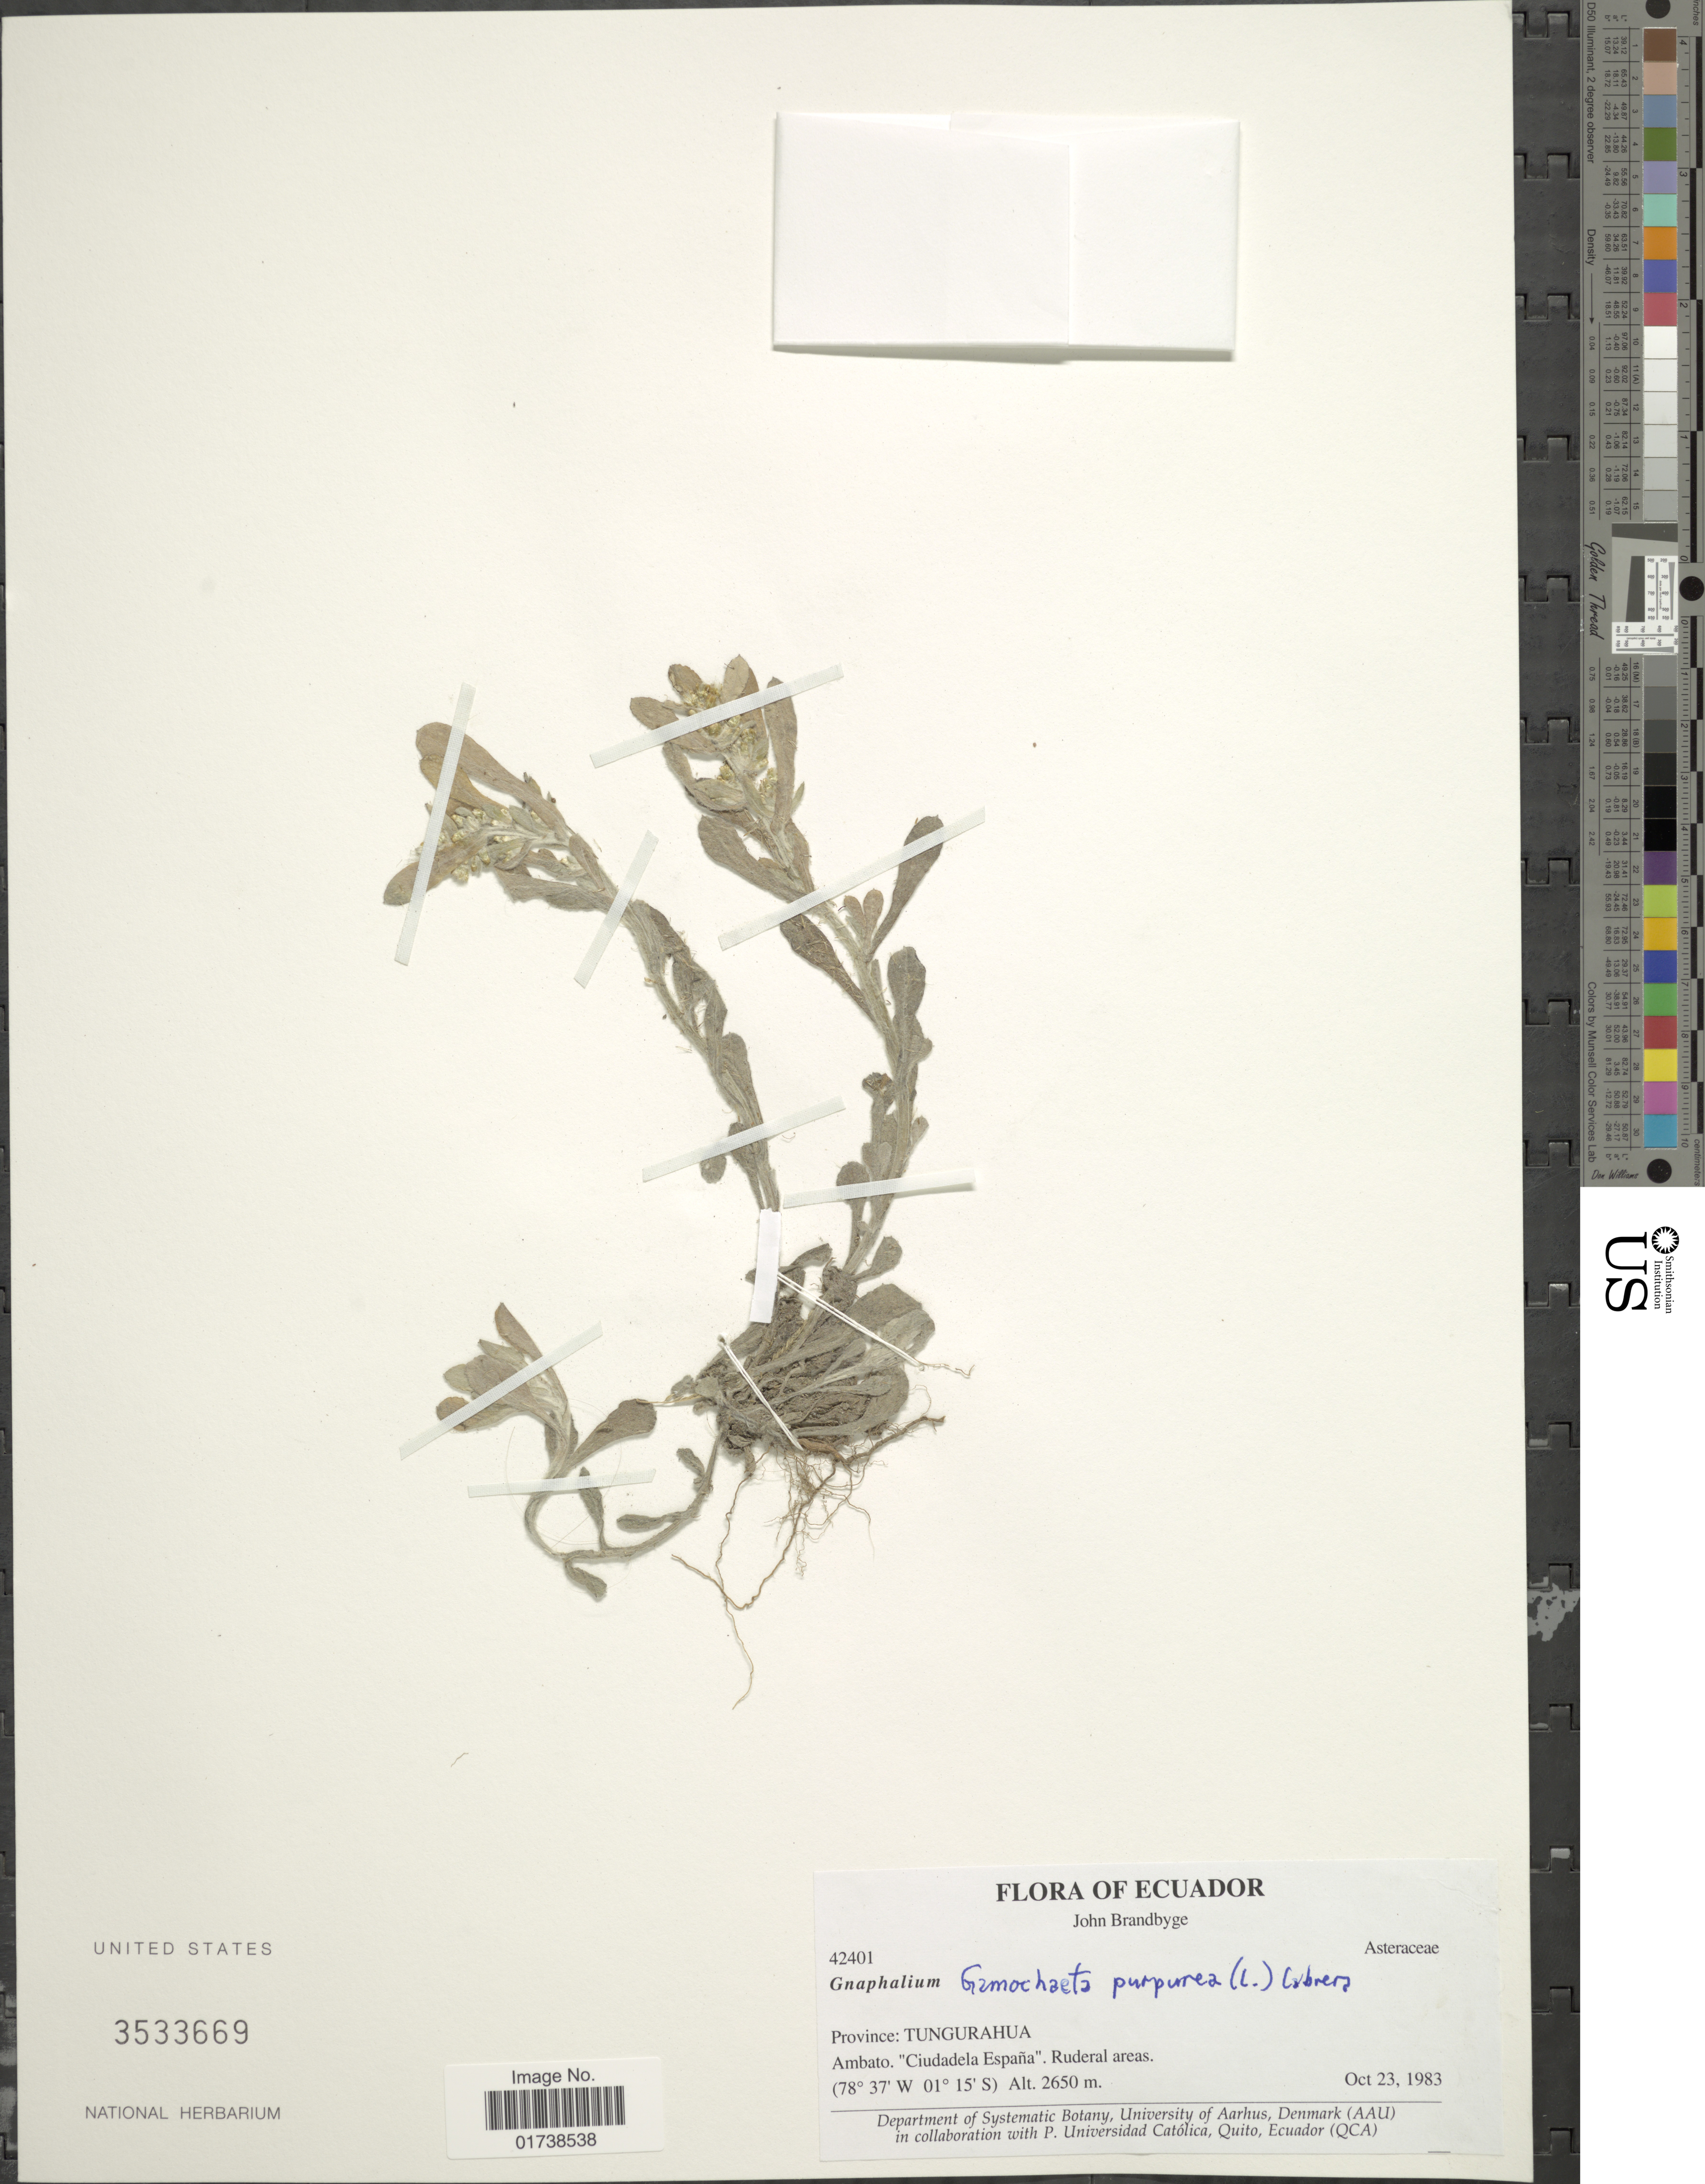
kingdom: Plantae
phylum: Tracheophyta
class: Magnoliopsida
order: Asterales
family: Asteraceae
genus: Gamochaeta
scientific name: Gamochaeta purpurea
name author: (L.) Cabrera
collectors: J. Brandbyge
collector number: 42401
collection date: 1983-10-23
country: Ecuador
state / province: Tungurahua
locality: Ambato, "Ciudadela Espana", Ruderal areas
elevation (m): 2650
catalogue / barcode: US 3533669